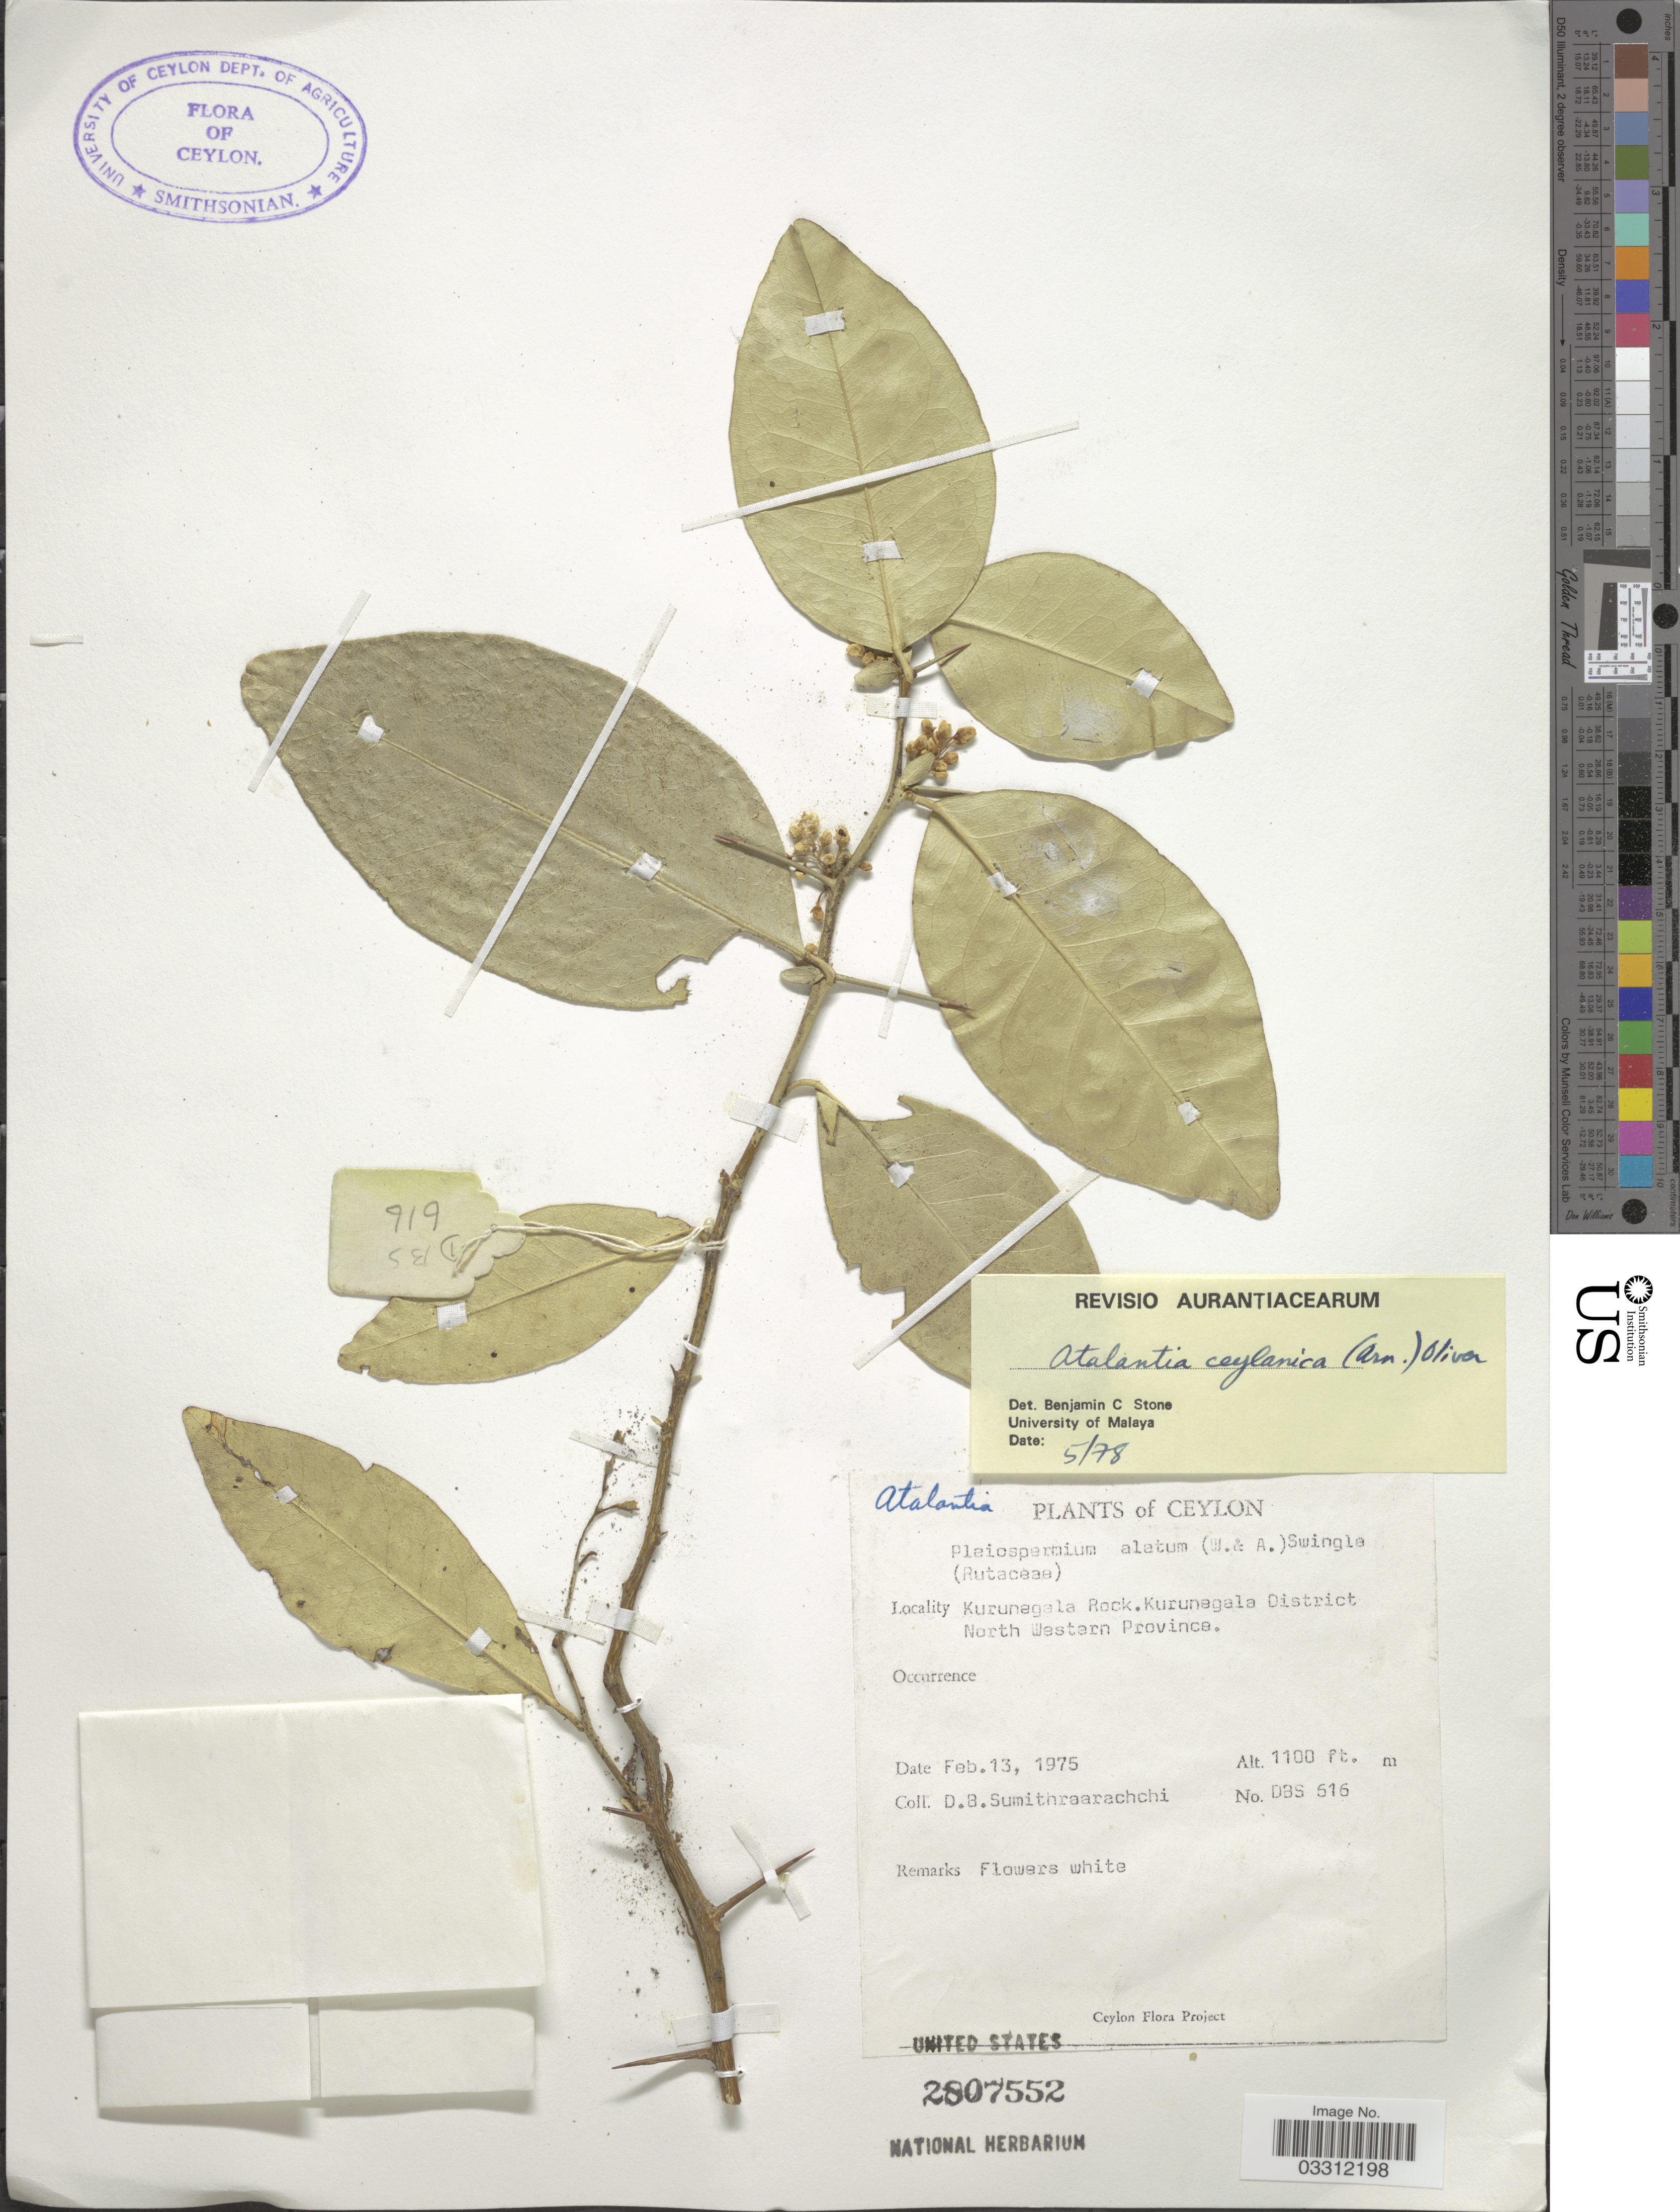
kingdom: Plantae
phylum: Tracheophyta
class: Magnoliopsida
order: Sapindales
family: Rutaceae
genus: Atalantia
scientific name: Atalantia ceylanica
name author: (Arn.) Oliv.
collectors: D. B. Sumithraarachchi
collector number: DBS616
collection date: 1975-02-13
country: Sri Lanka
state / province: North Western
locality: Ceylon, Kurunegala Rock. Kurunegala District.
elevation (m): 335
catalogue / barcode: US 2807552